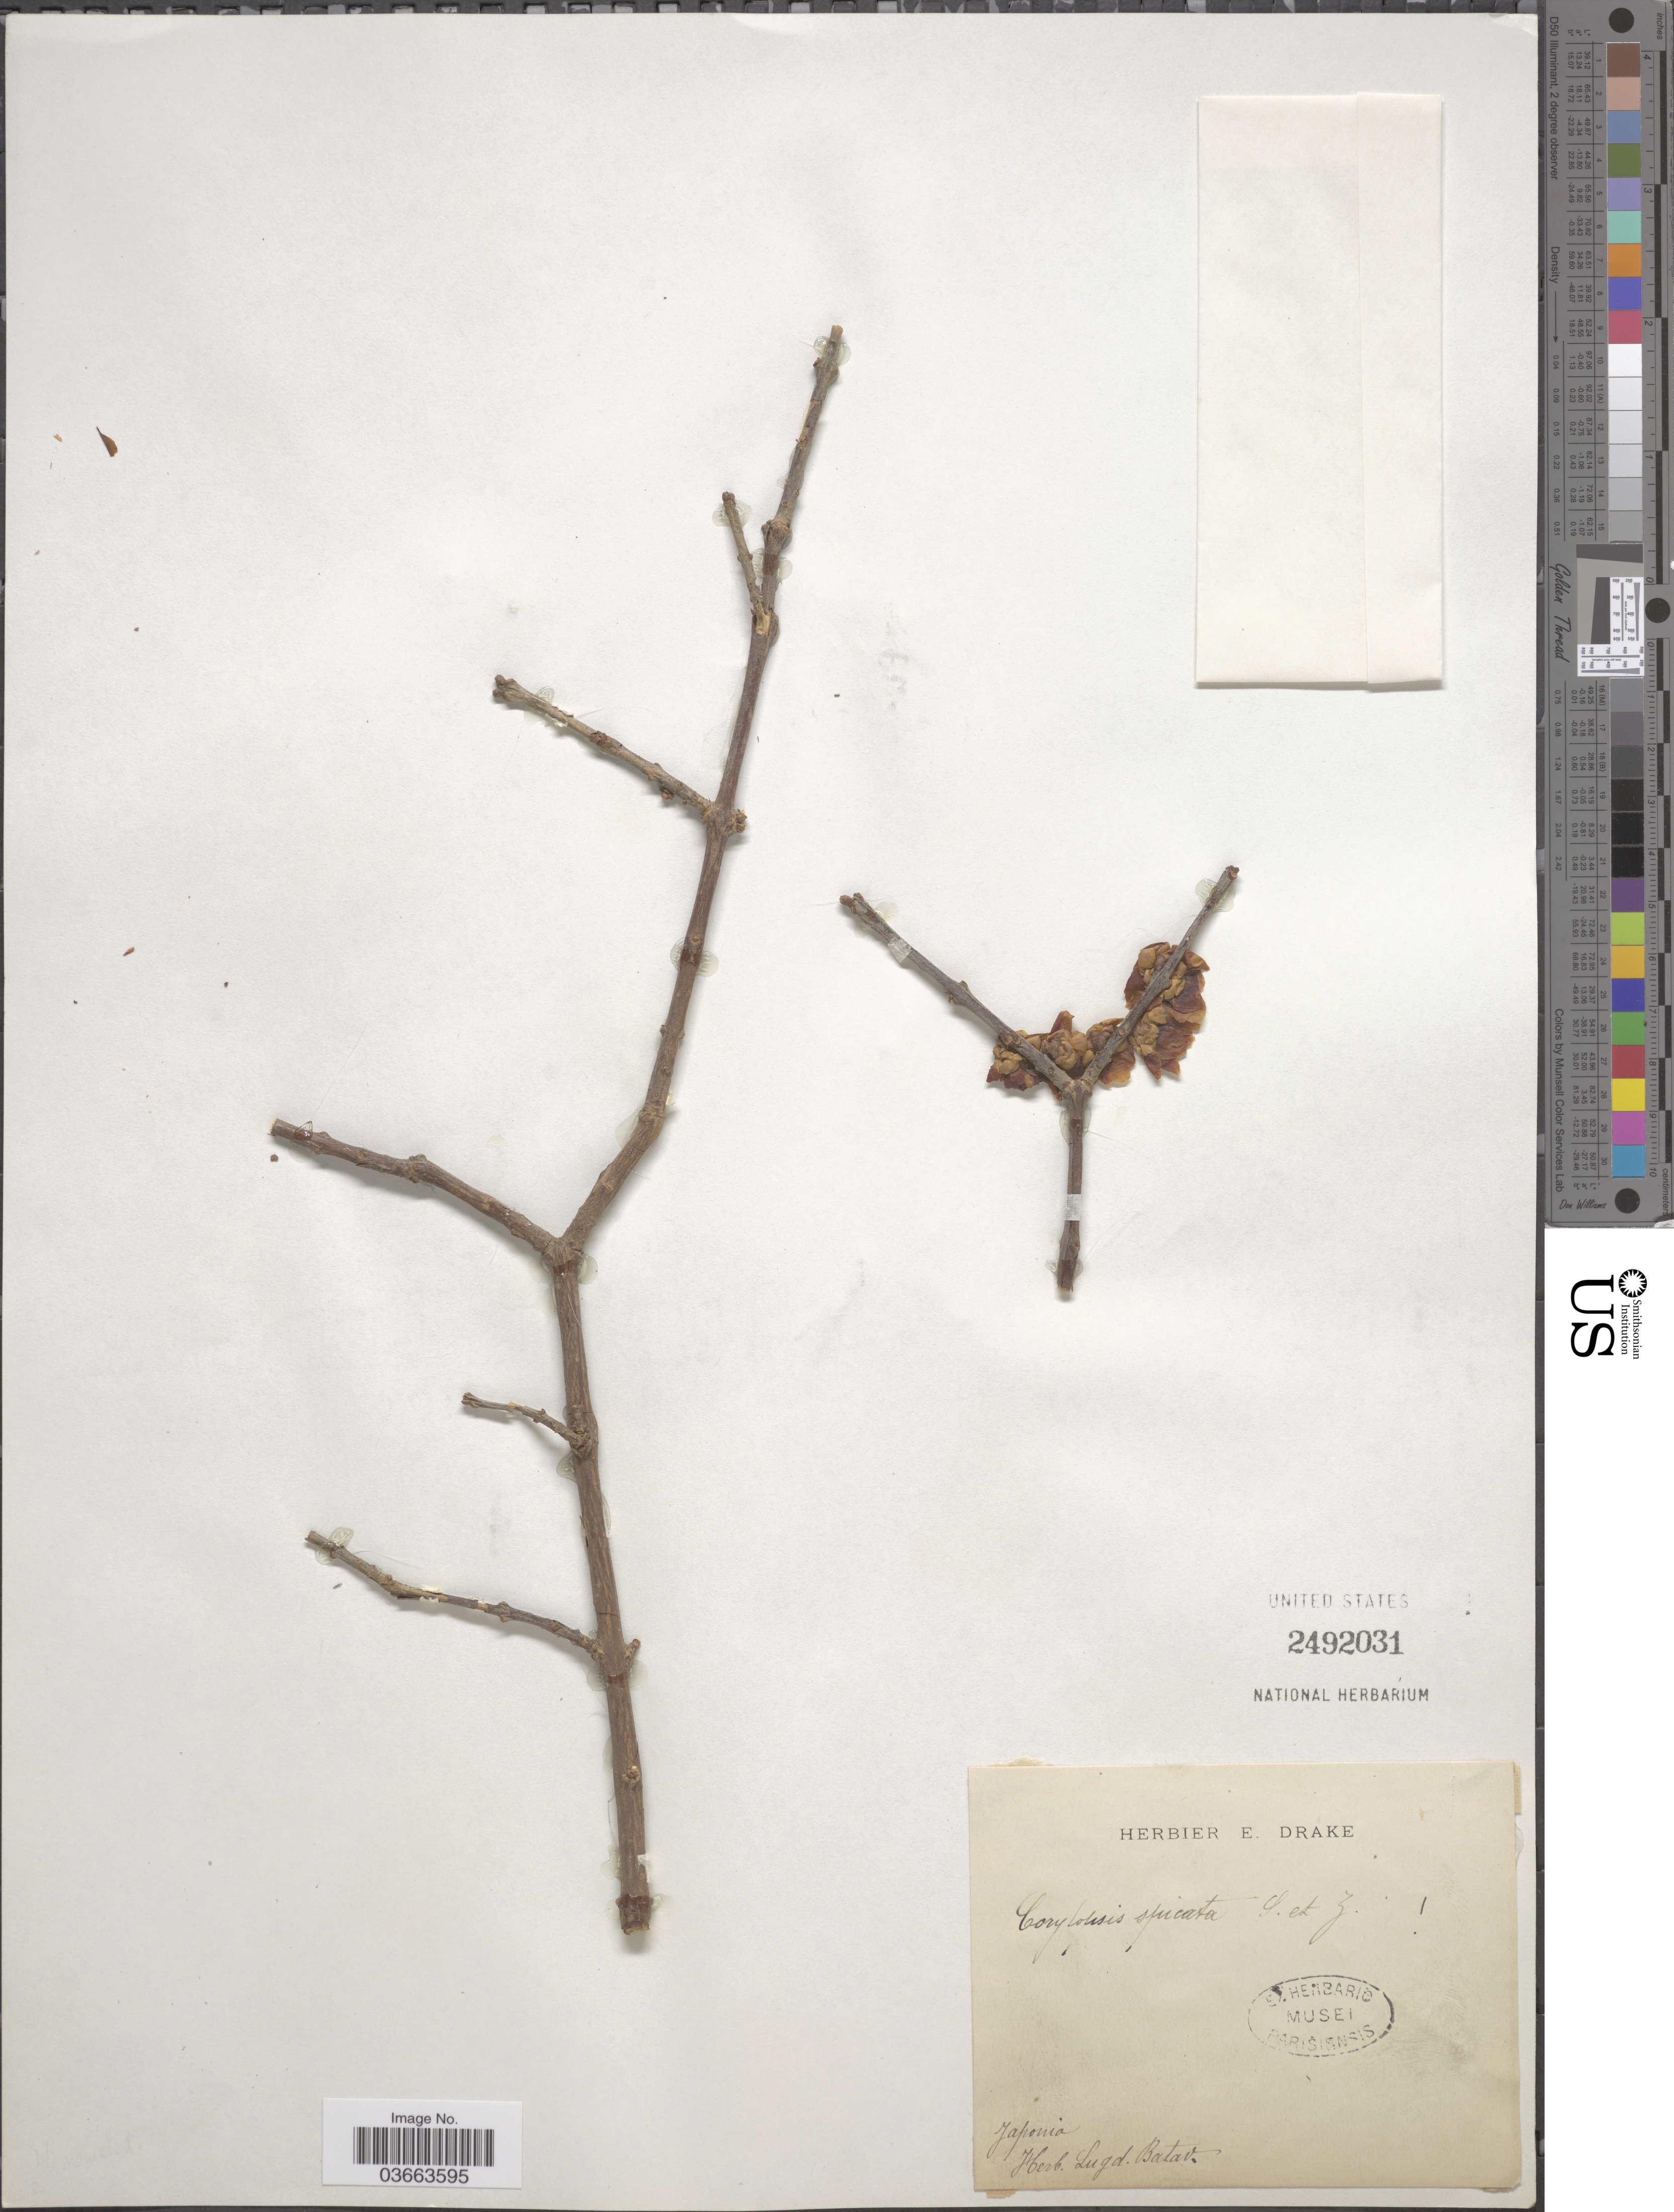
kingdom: Plantae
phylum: Tracheophyta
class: Magnoliopsida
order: Saxifragales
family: Hamamelidaceae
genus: Corylopsis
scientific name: Corylopsis spicata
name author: Siebold & Zucc.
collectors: ex herb. Lugduno-Batavo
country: Japan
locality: Japonia.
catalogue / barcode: US 2492031